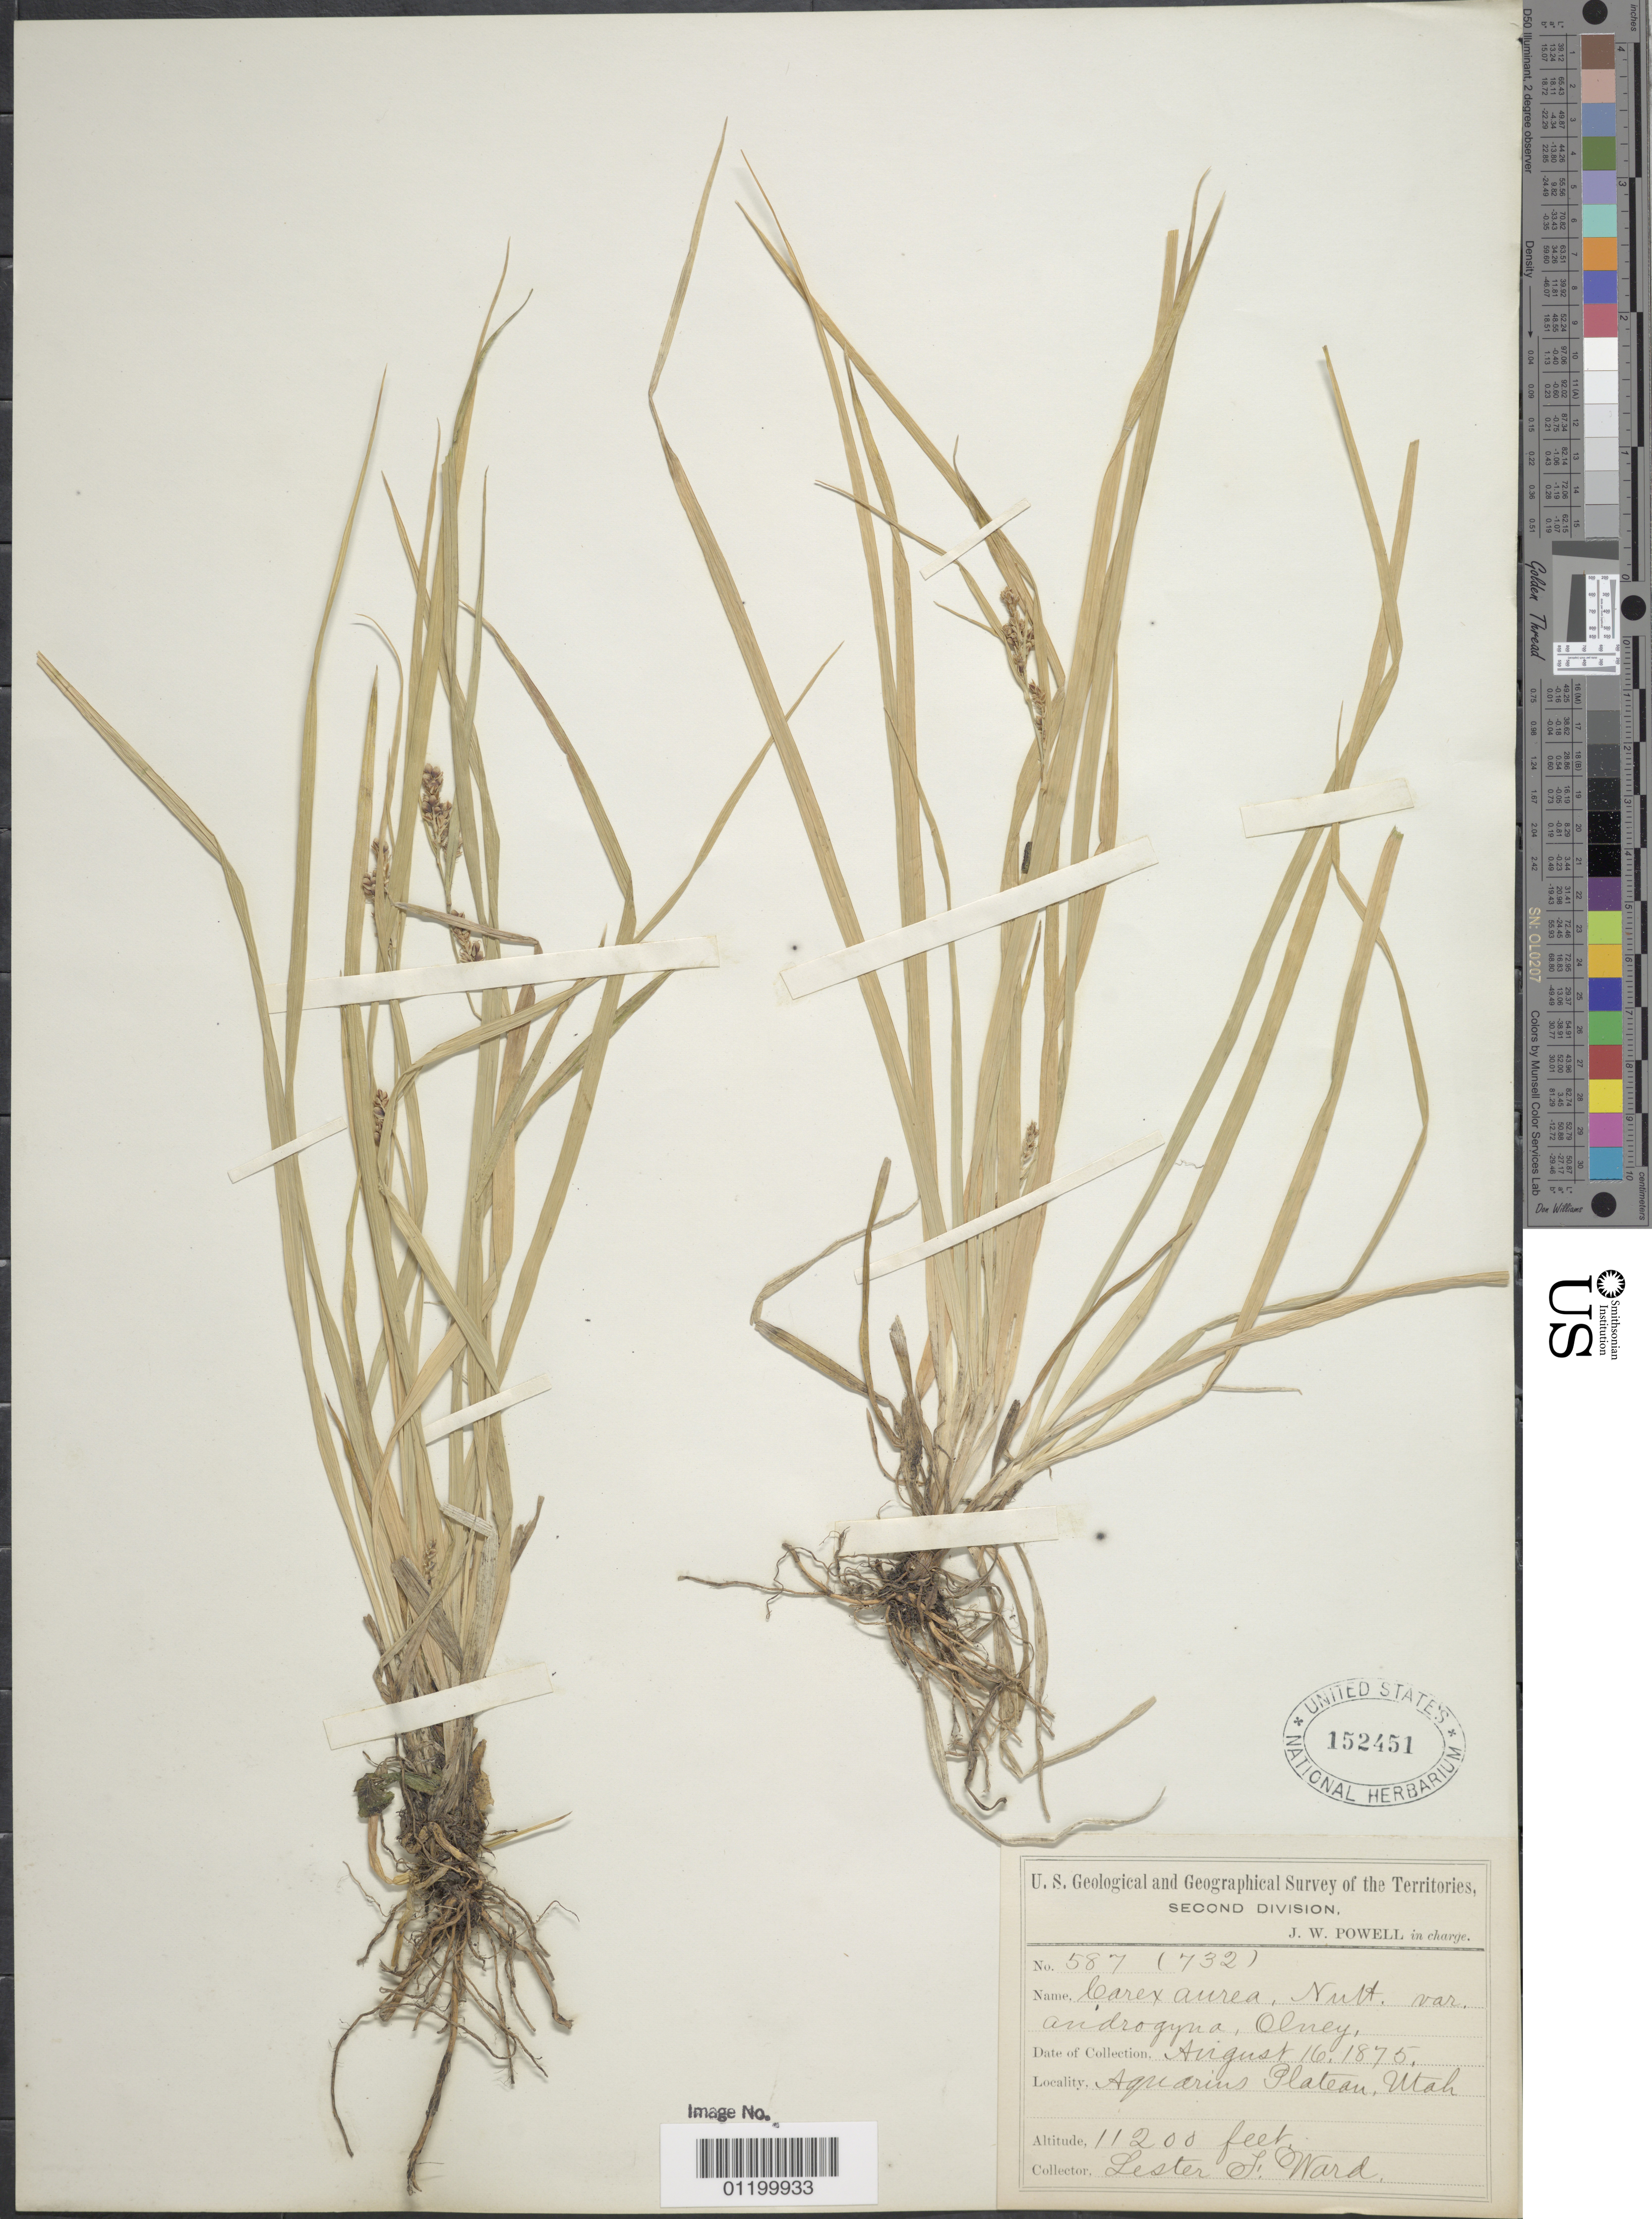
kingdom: Plantae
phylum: Tracheophyta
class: Liliopsida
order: Poales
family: Cyperaceae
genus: Carex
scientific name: Carex aurea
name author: Nutt.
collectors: L. F. Ward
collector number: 587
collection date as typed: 16 Aug 1875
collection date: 1875-08-16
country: United States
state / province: Utah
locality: Aquarius Plateau.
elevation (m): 3414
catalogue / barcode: US 152451